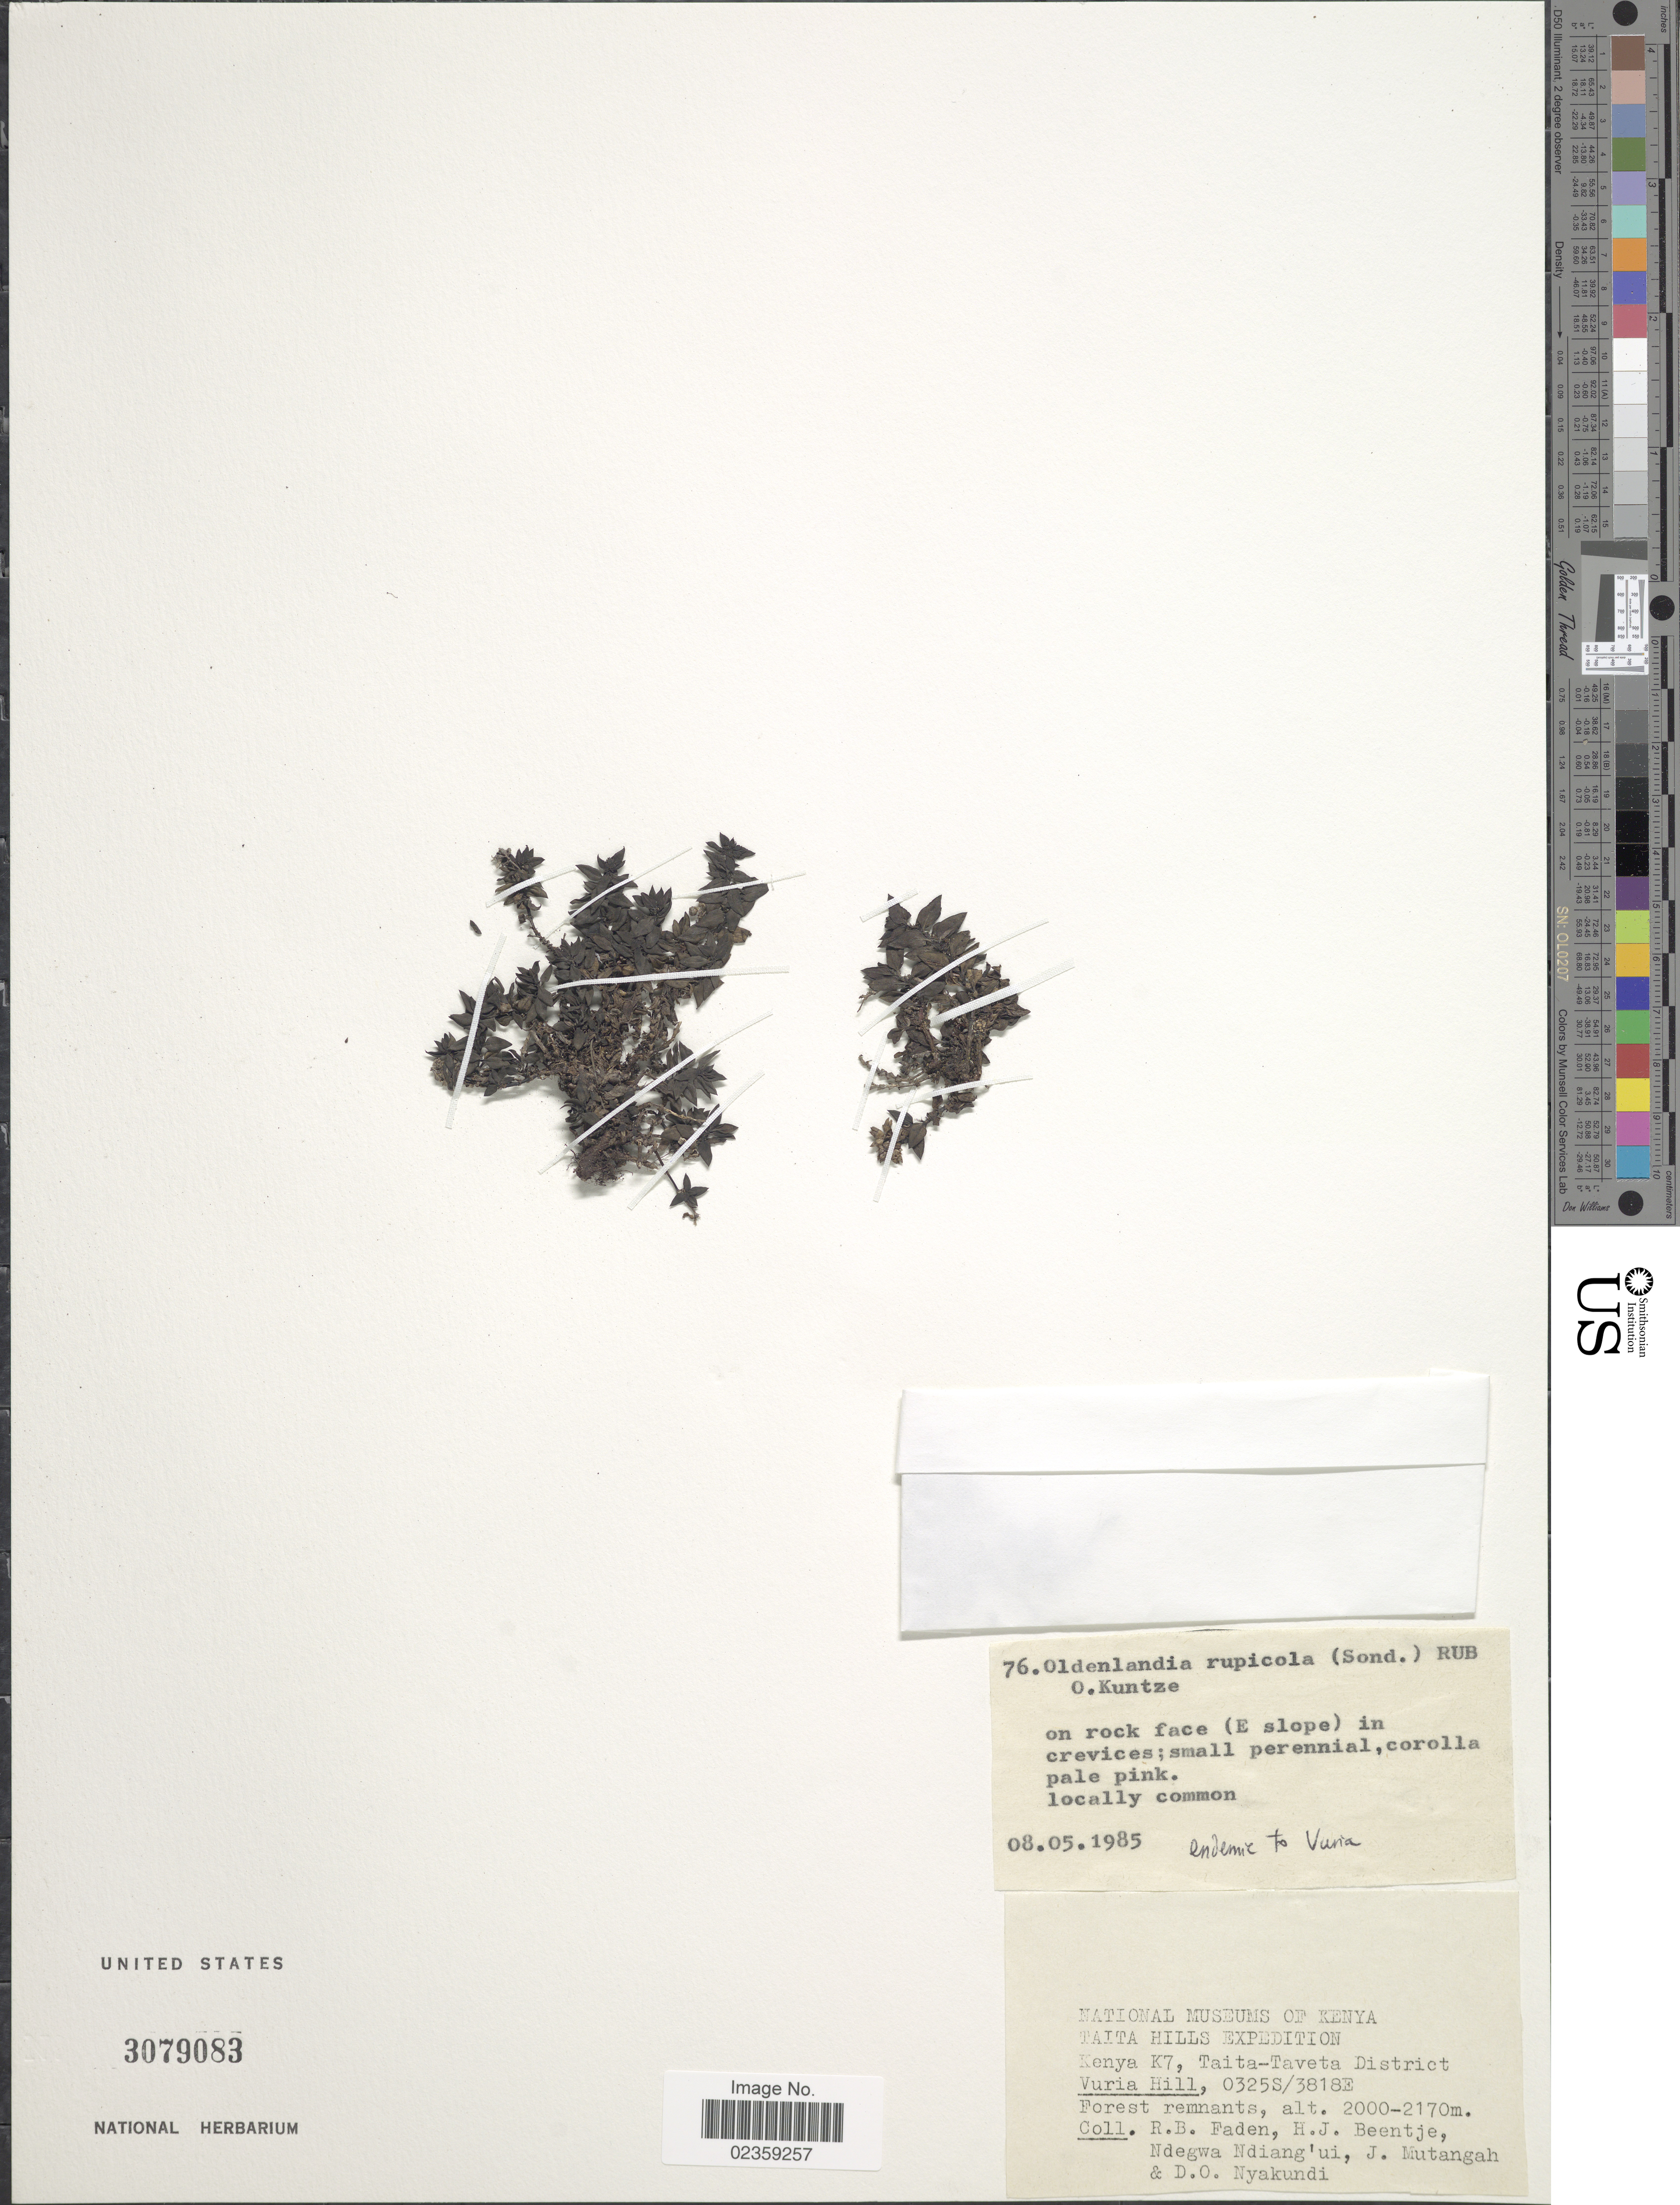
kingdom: Plantae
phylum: Tracheophyta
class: Magnoliopsida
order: Gentianales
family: Rubiaceae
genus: Oldenlandia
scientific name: Oldenlandia rupicola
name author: (Sond.) Kuntze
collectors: R. B. Faden, H. J. Beentje, Ndegwa Ndiang'ui, J. Mutangah & D. Nyakundi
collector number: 76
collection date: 1985-05-08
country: Kenya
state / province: Taita Taveta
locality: Taita Hills. Kenya K7, Taita-Taveta District. Vuria Hill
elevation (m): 2000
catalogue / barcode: US 3079083